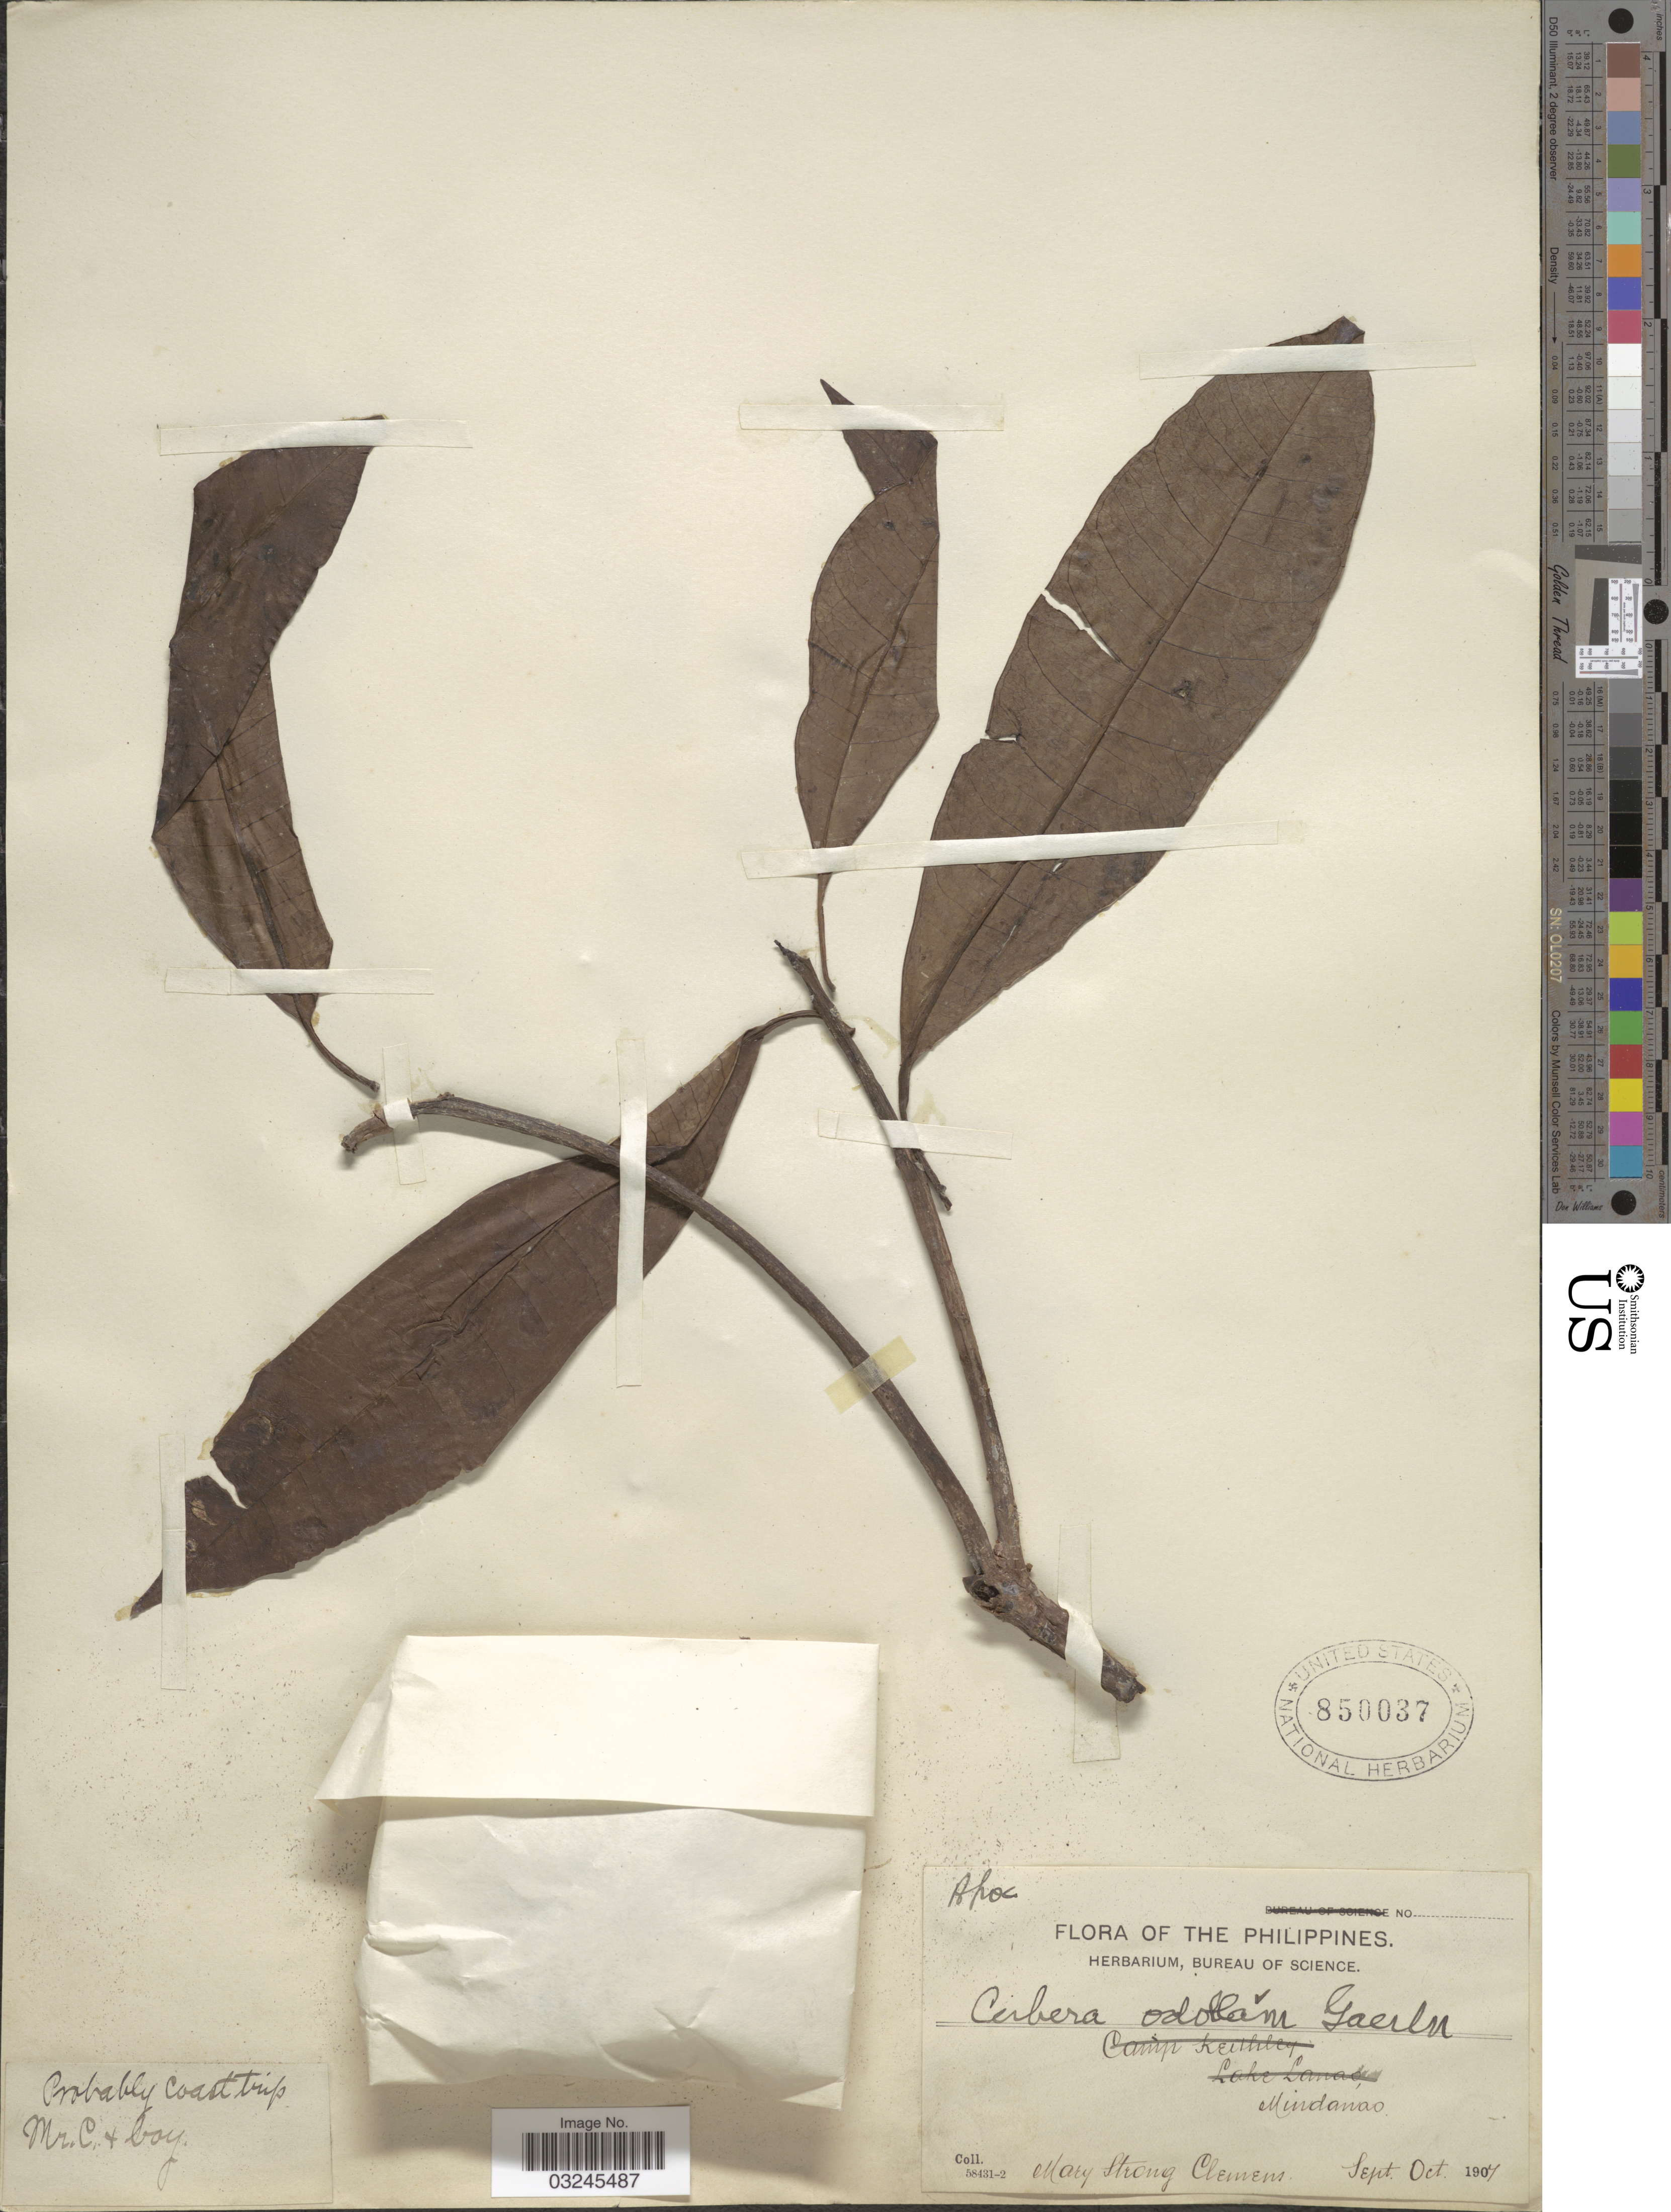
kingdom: Plantae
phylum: Tracheophyta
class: Magnoliopsida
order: Gentianales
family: Apocynaceae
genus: Cerbera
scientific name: Cerbera manghas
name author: L.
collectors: M. S. Clemens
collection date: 1907-09/1907-10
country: Philippines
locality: Mindanao.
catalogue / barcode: US 850037